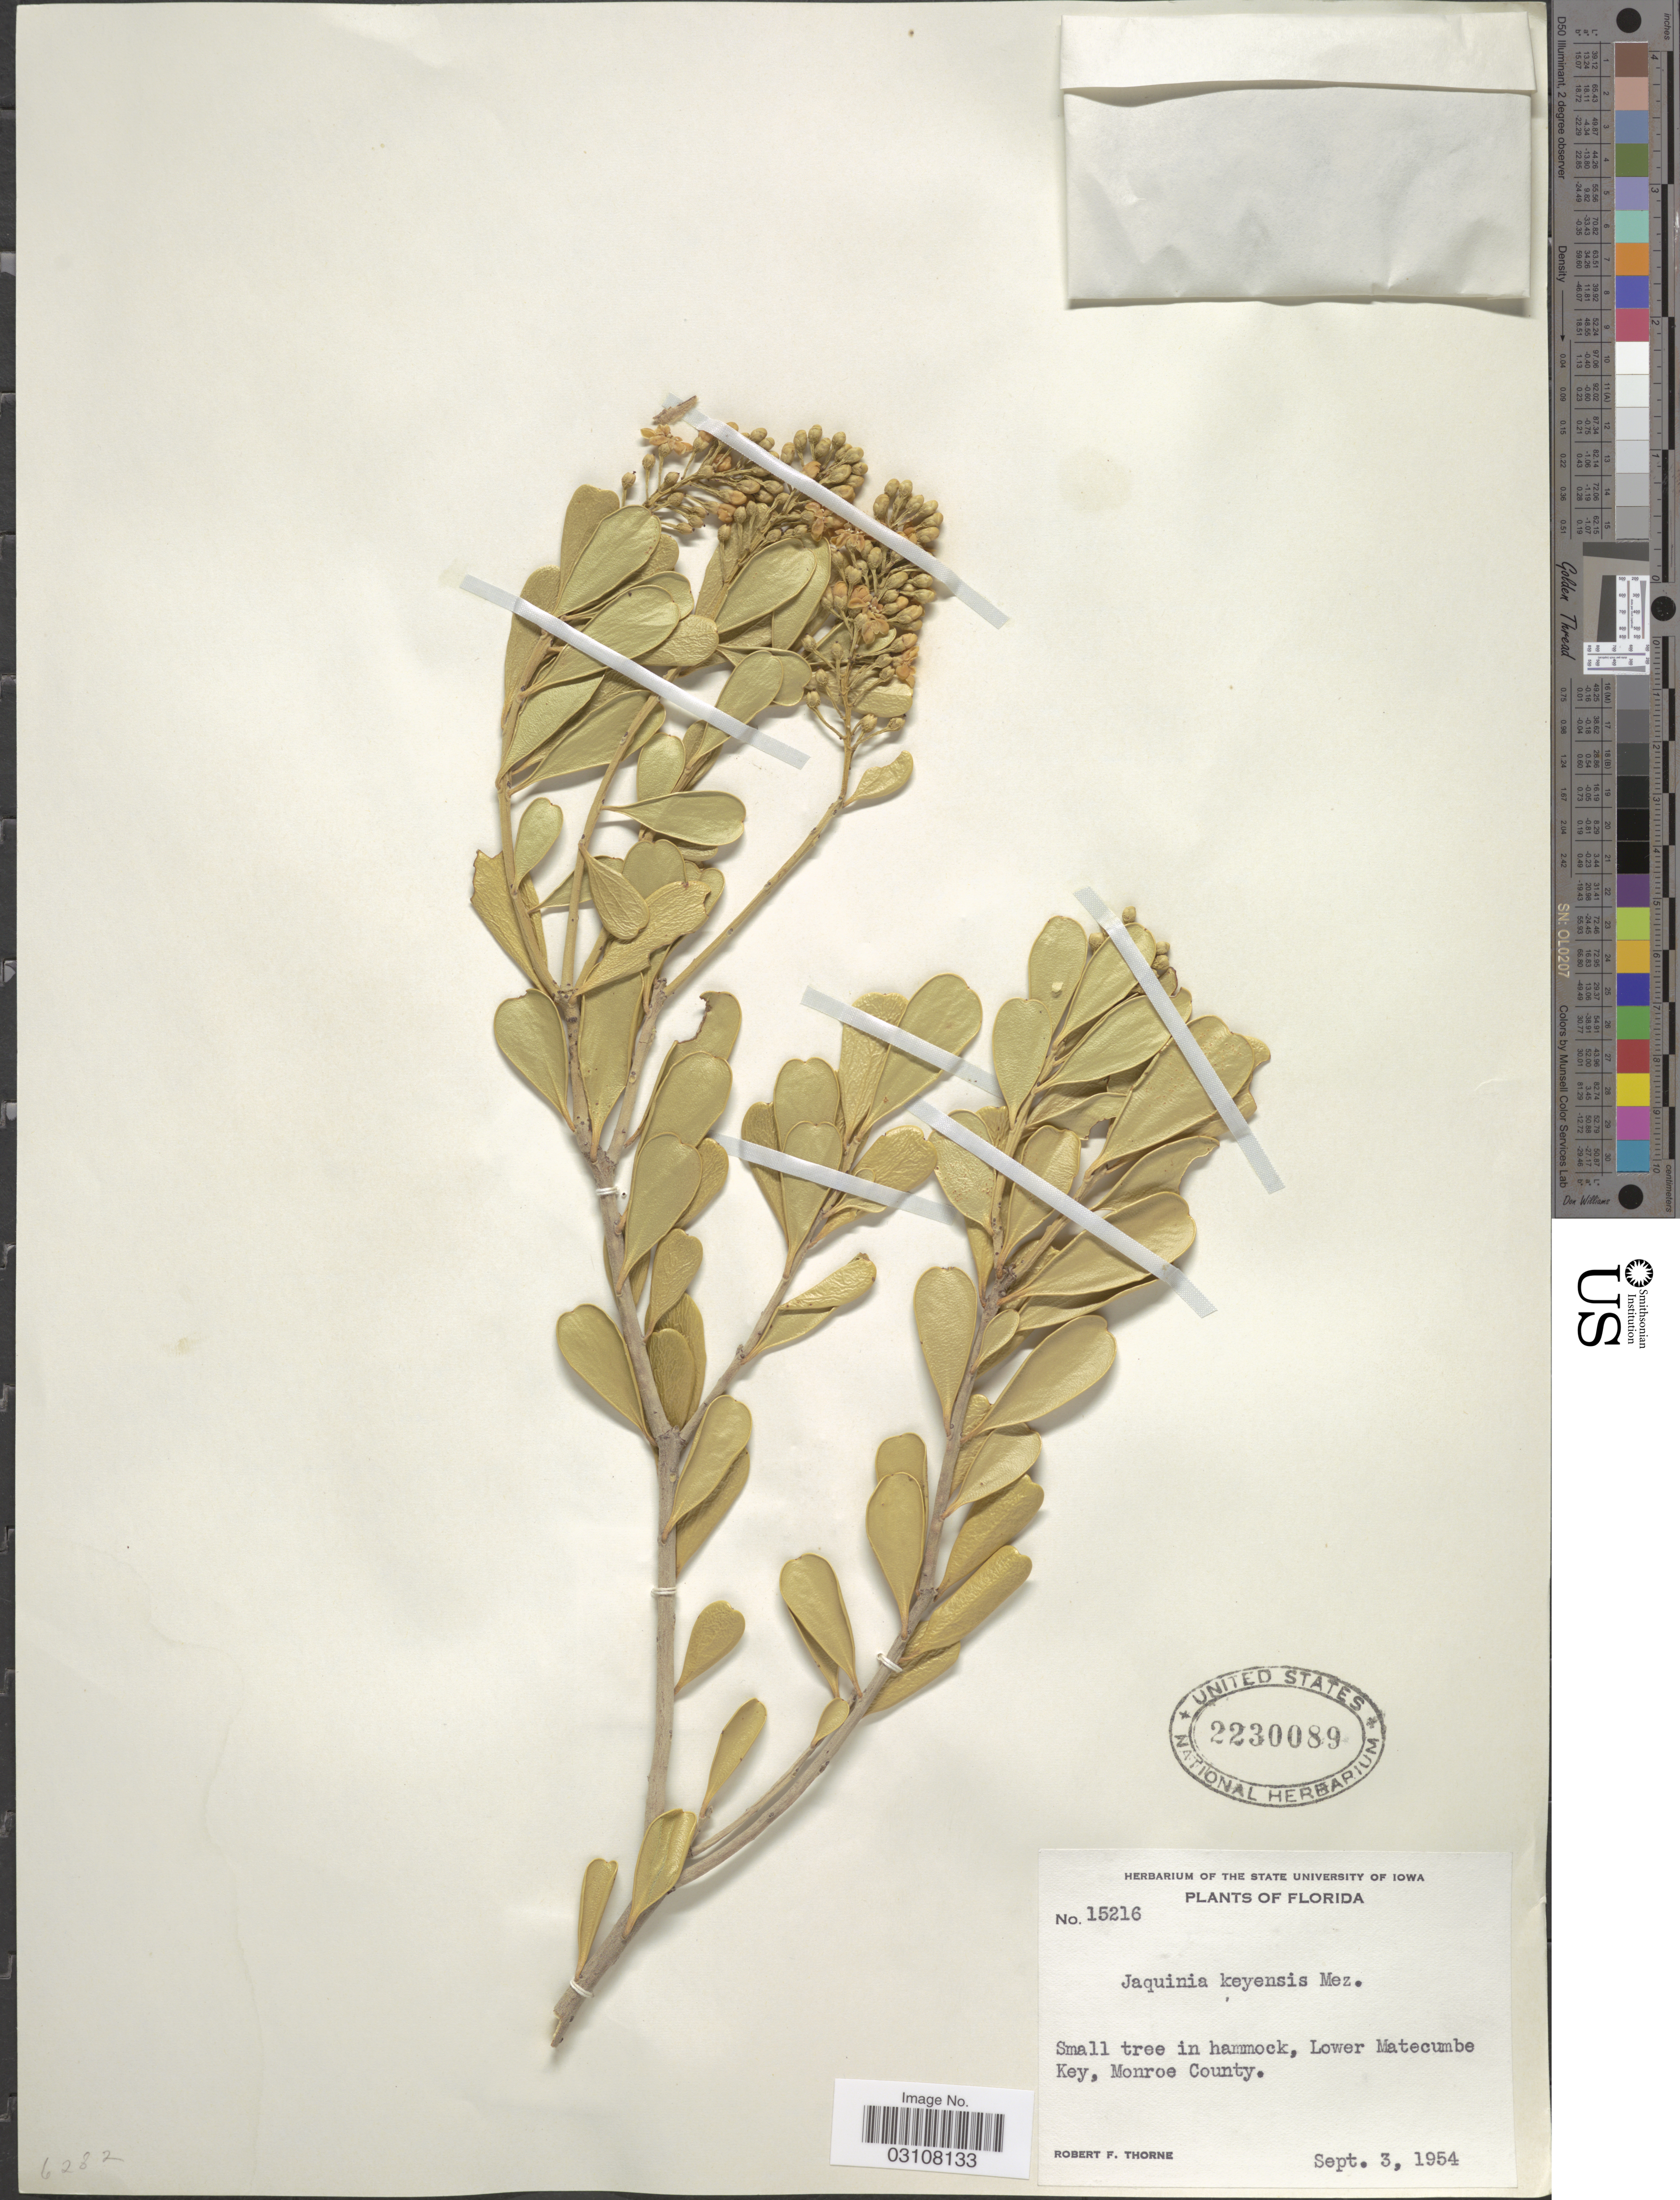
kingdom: Plantae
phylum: Tracheophyta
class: Magnoliopsida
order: Ericales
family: Primulaceae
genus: Jacquinia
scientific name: Jacquinia keyensis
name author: Mez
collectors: R. F. Thorne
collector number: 15216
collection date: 1954-09-03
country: United States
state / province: Florida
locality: Small tree in hammock, Lower Matecumbe Key, Monroe County.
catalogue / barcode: US 2230089